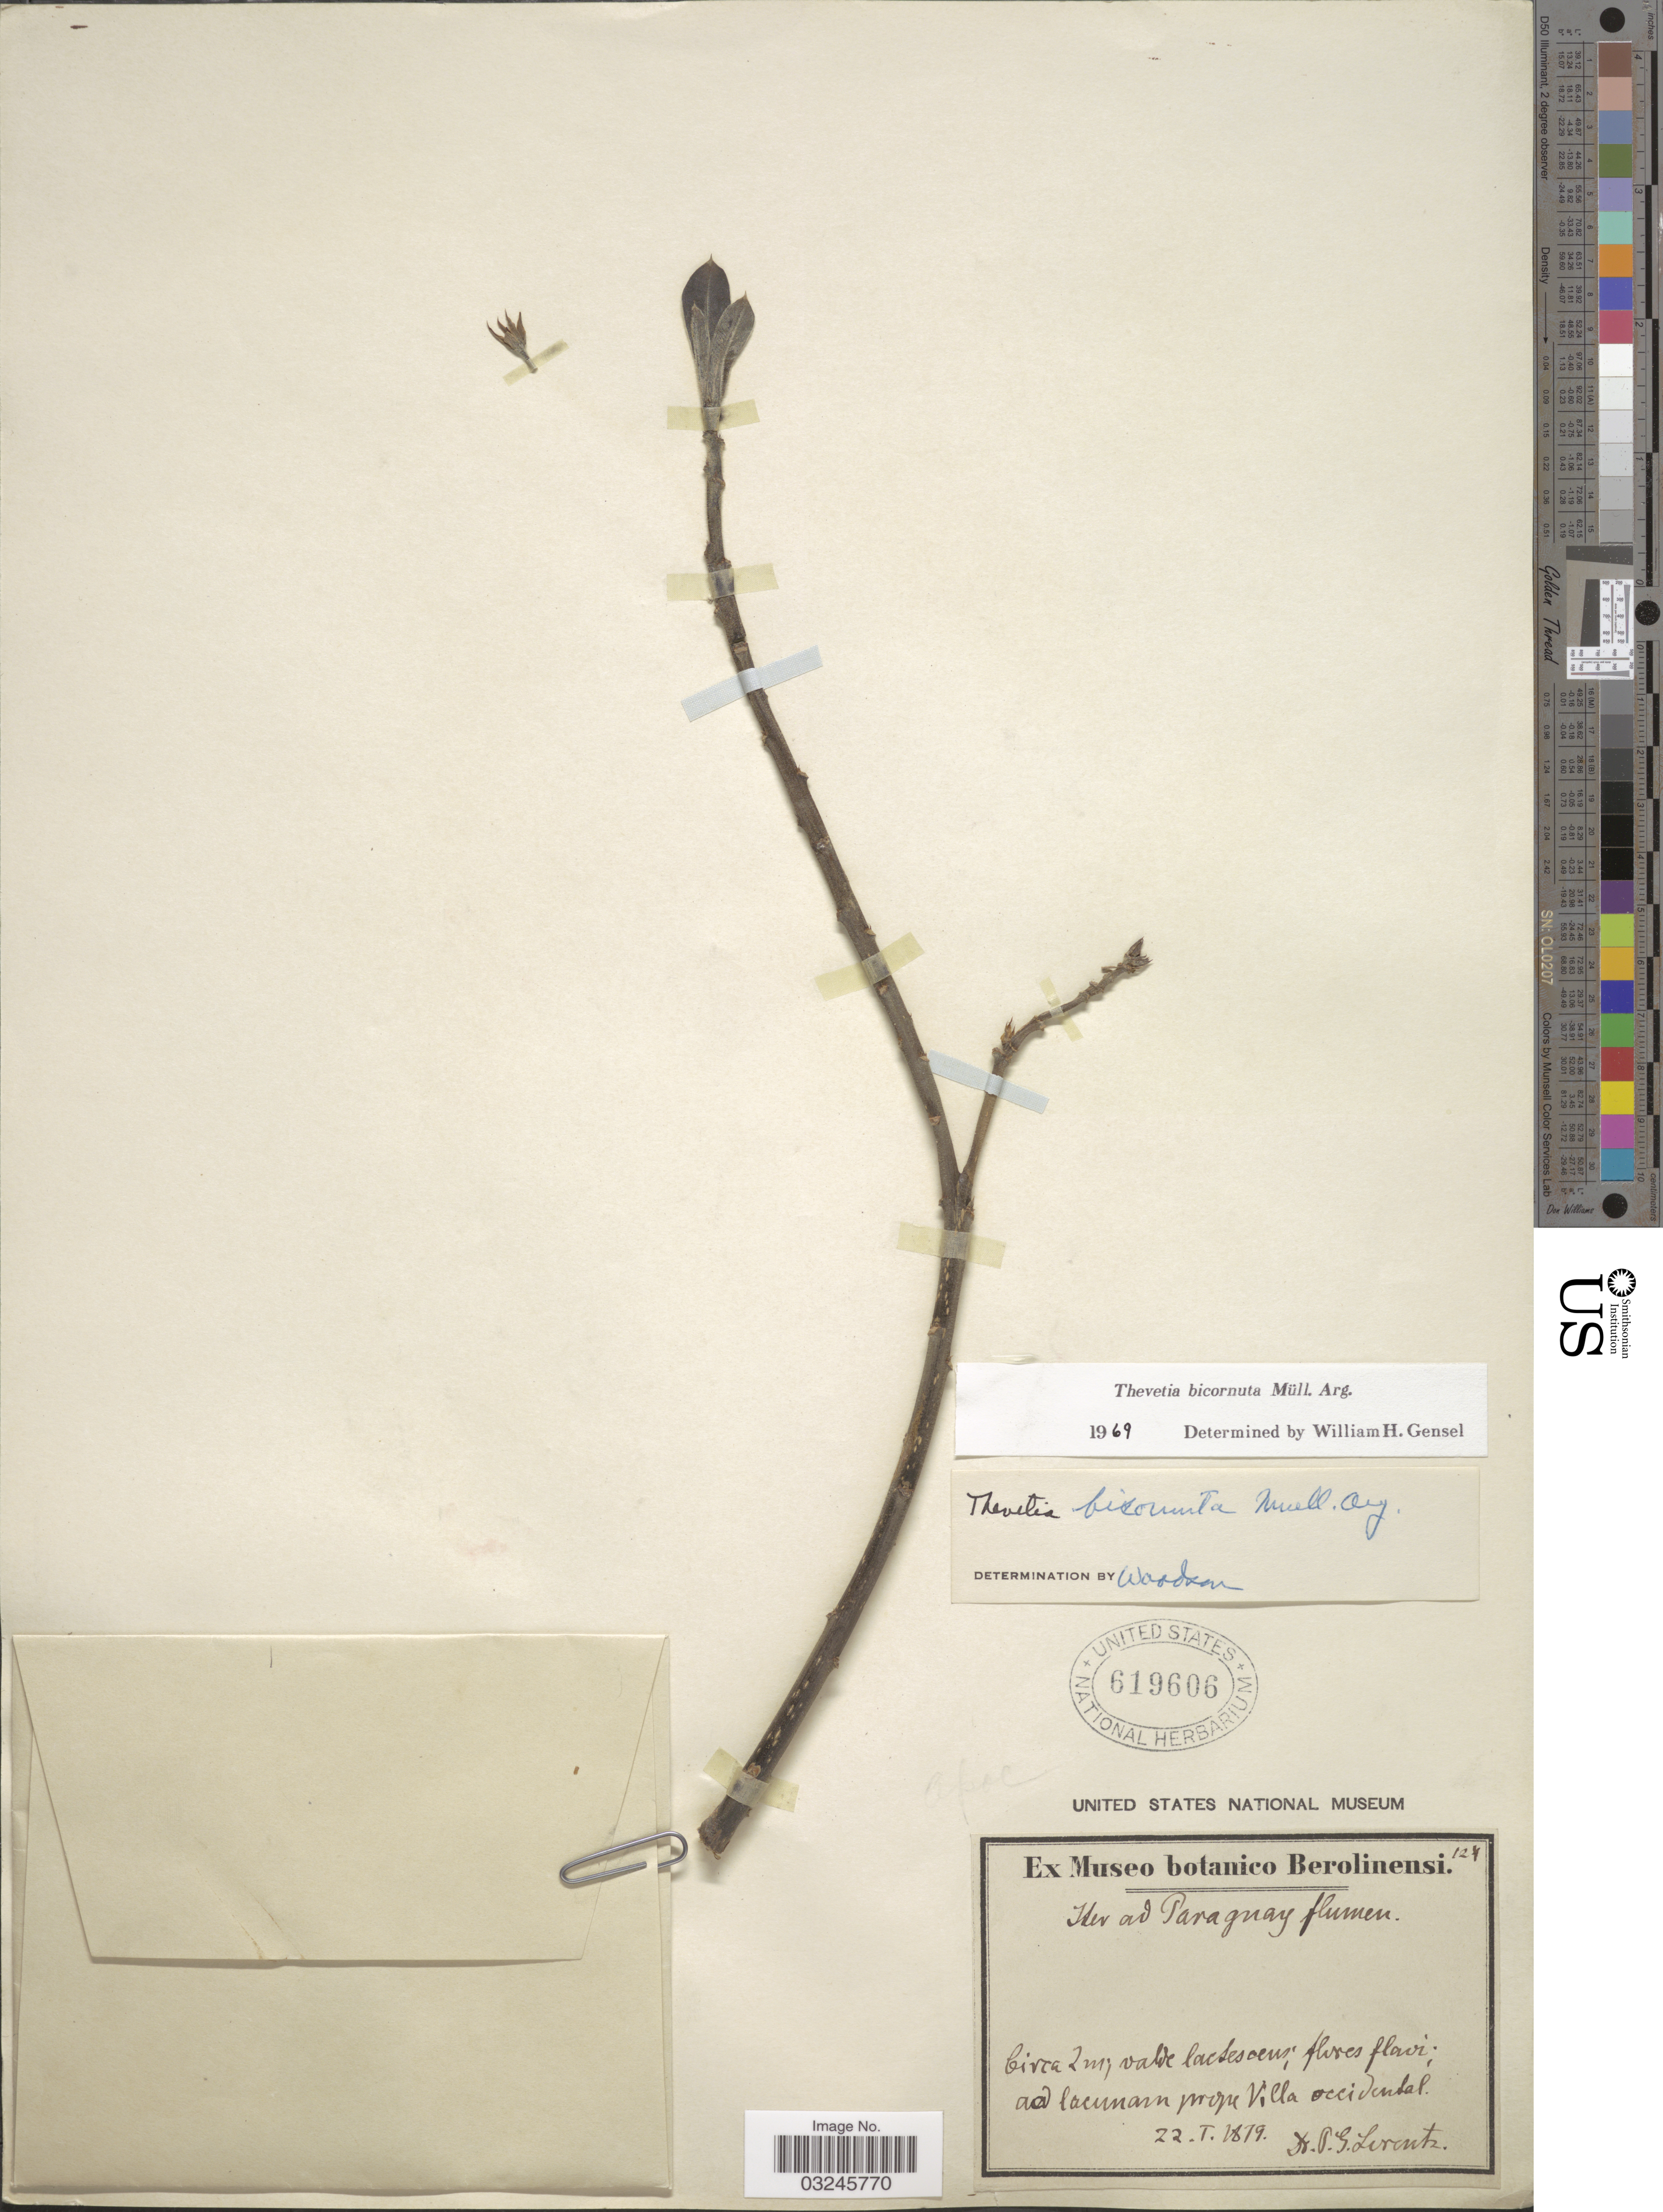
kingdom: Plantae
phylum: Tracheophyta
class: Magnoliopsida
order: Gentianales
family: Apocynaceae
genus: Thevetia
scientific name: Thevetia bicornuta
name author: Müll. Arg.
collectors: P. G. Lorentz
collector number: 124*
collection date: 1879-01-22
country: Paraguay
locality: Ad lacunam prope Villa occidental.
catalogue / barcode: US 619606